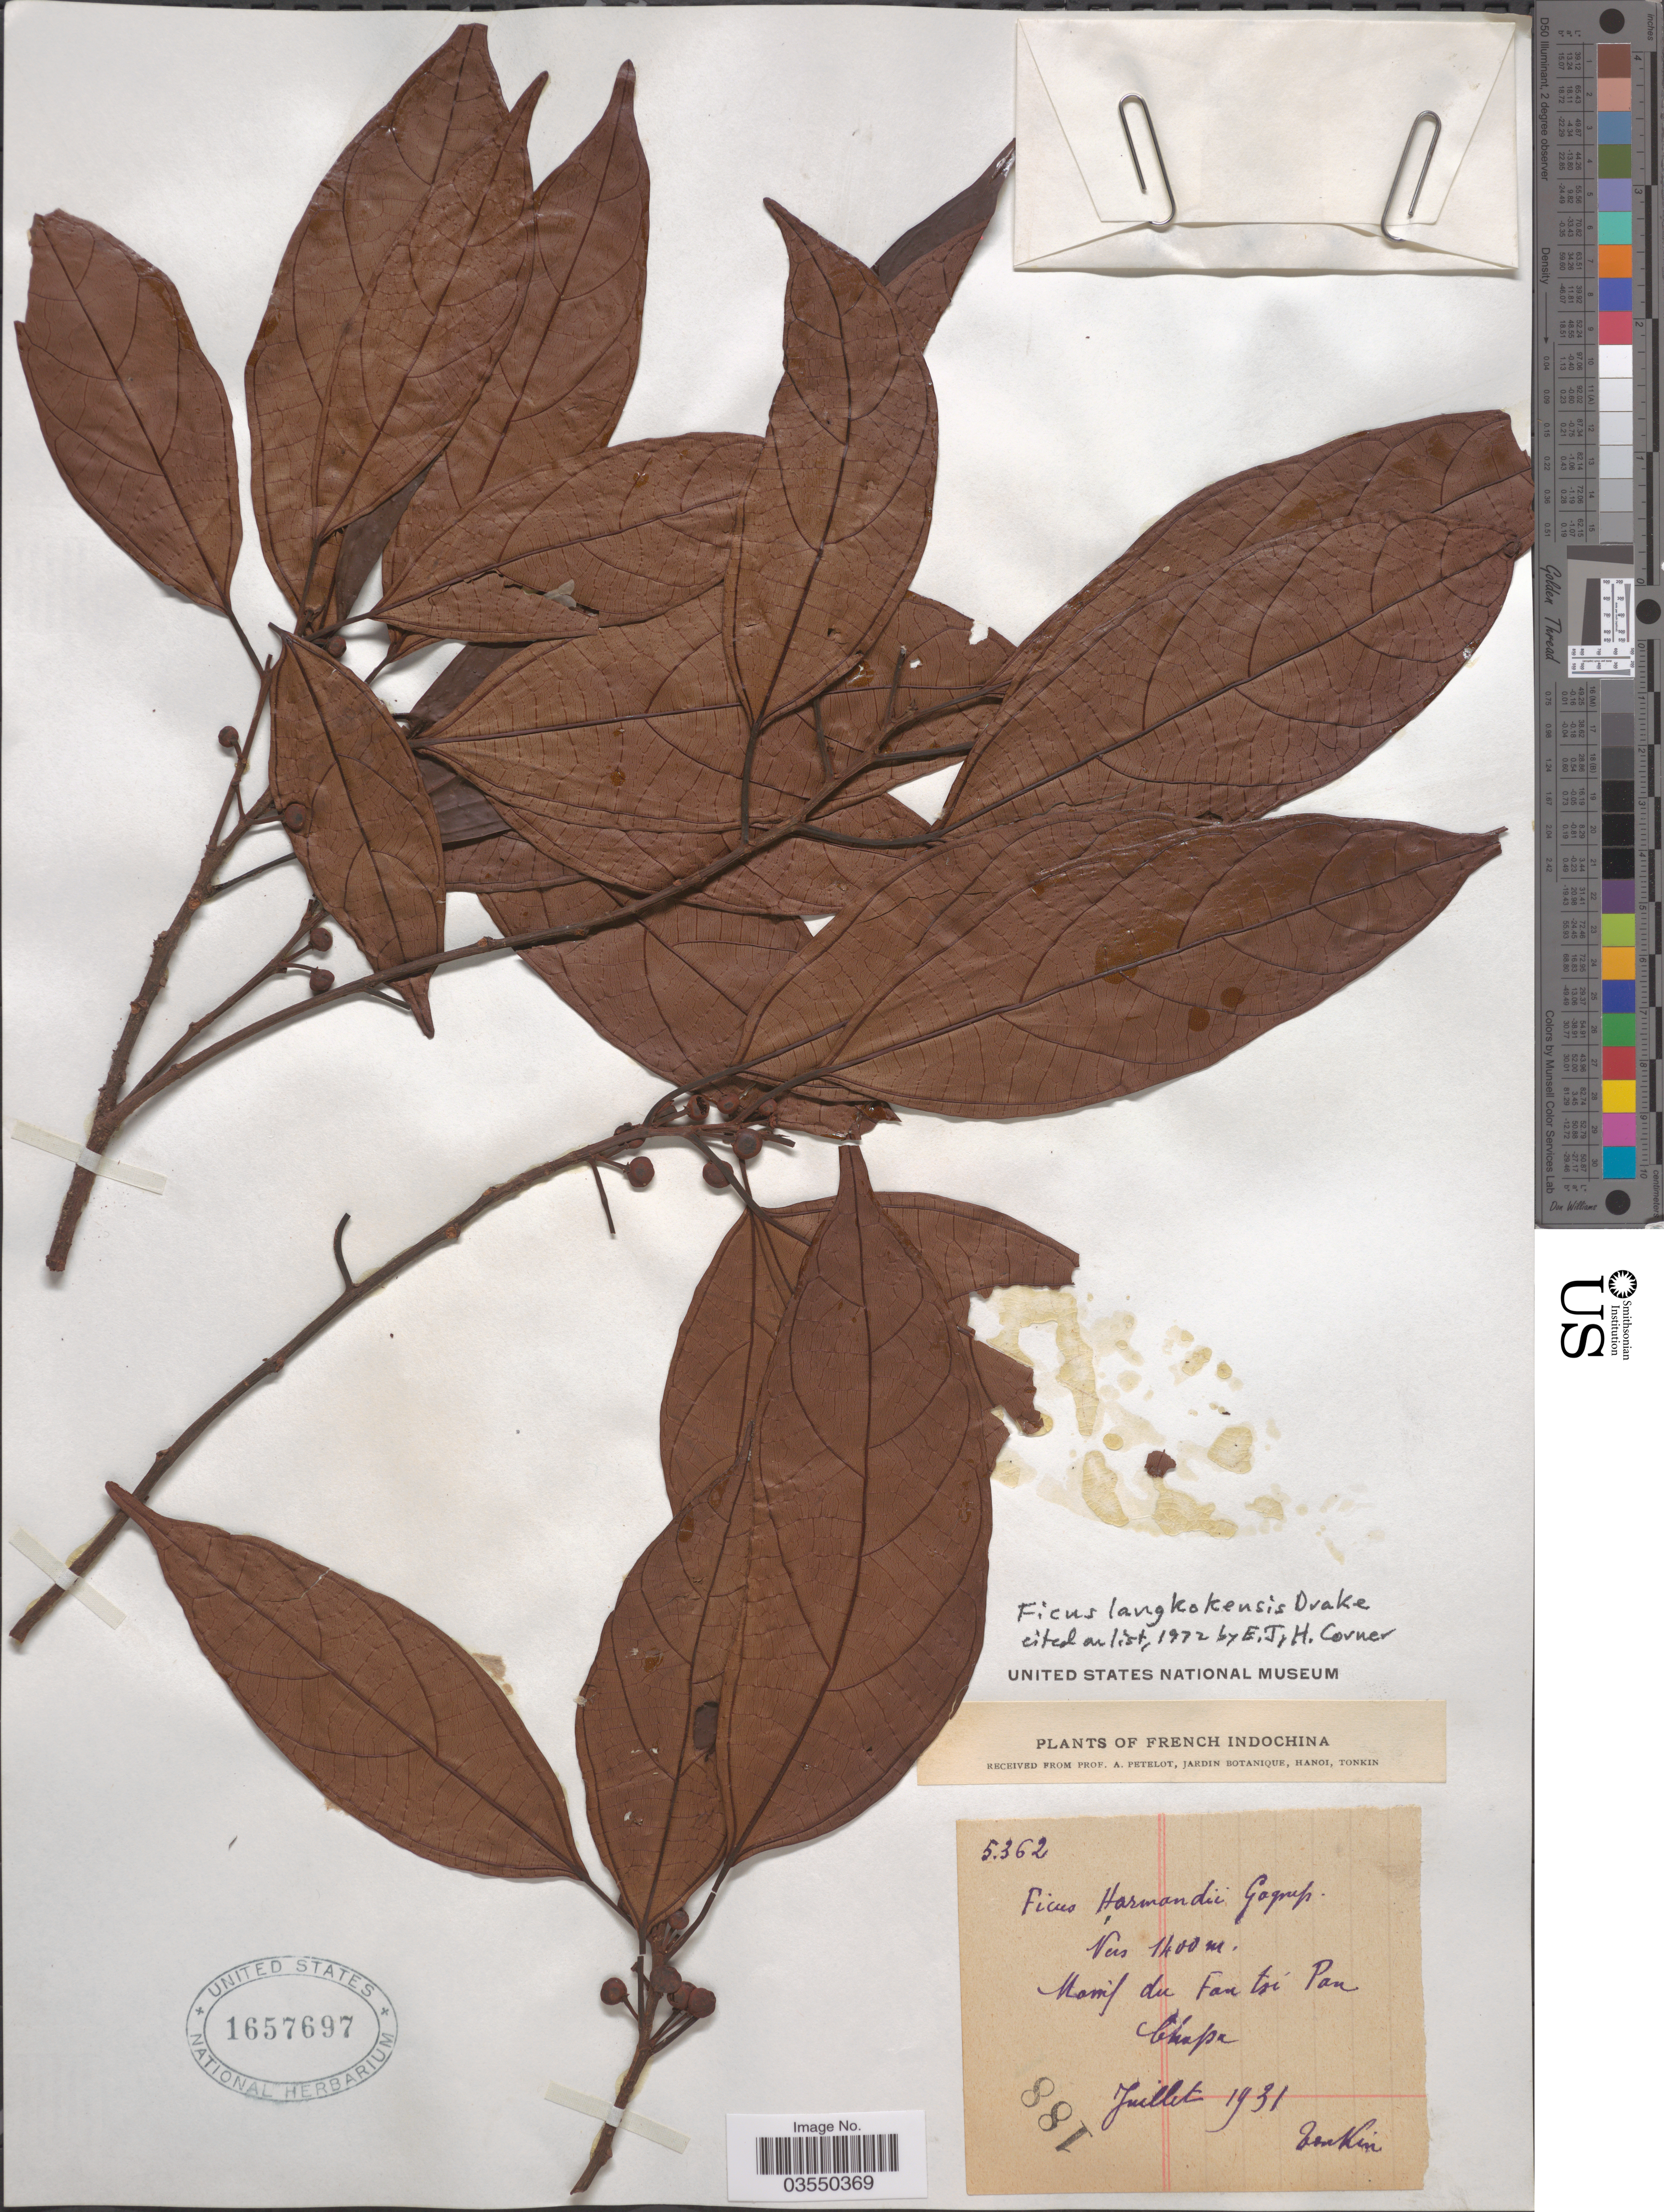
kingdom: Plantae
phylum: Tracheophyta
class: Magnoliopsida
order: Rosales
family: Moraceae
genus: Ficus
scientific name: Ficus langkokensis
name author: Drake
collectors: A. Petelot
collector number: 5362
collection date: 1931-07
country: Vietnam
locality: French Indochina. Massif du Fau* tsi Pan. Chapa. French Indochina.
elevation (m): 1400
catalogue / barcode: US 1657697